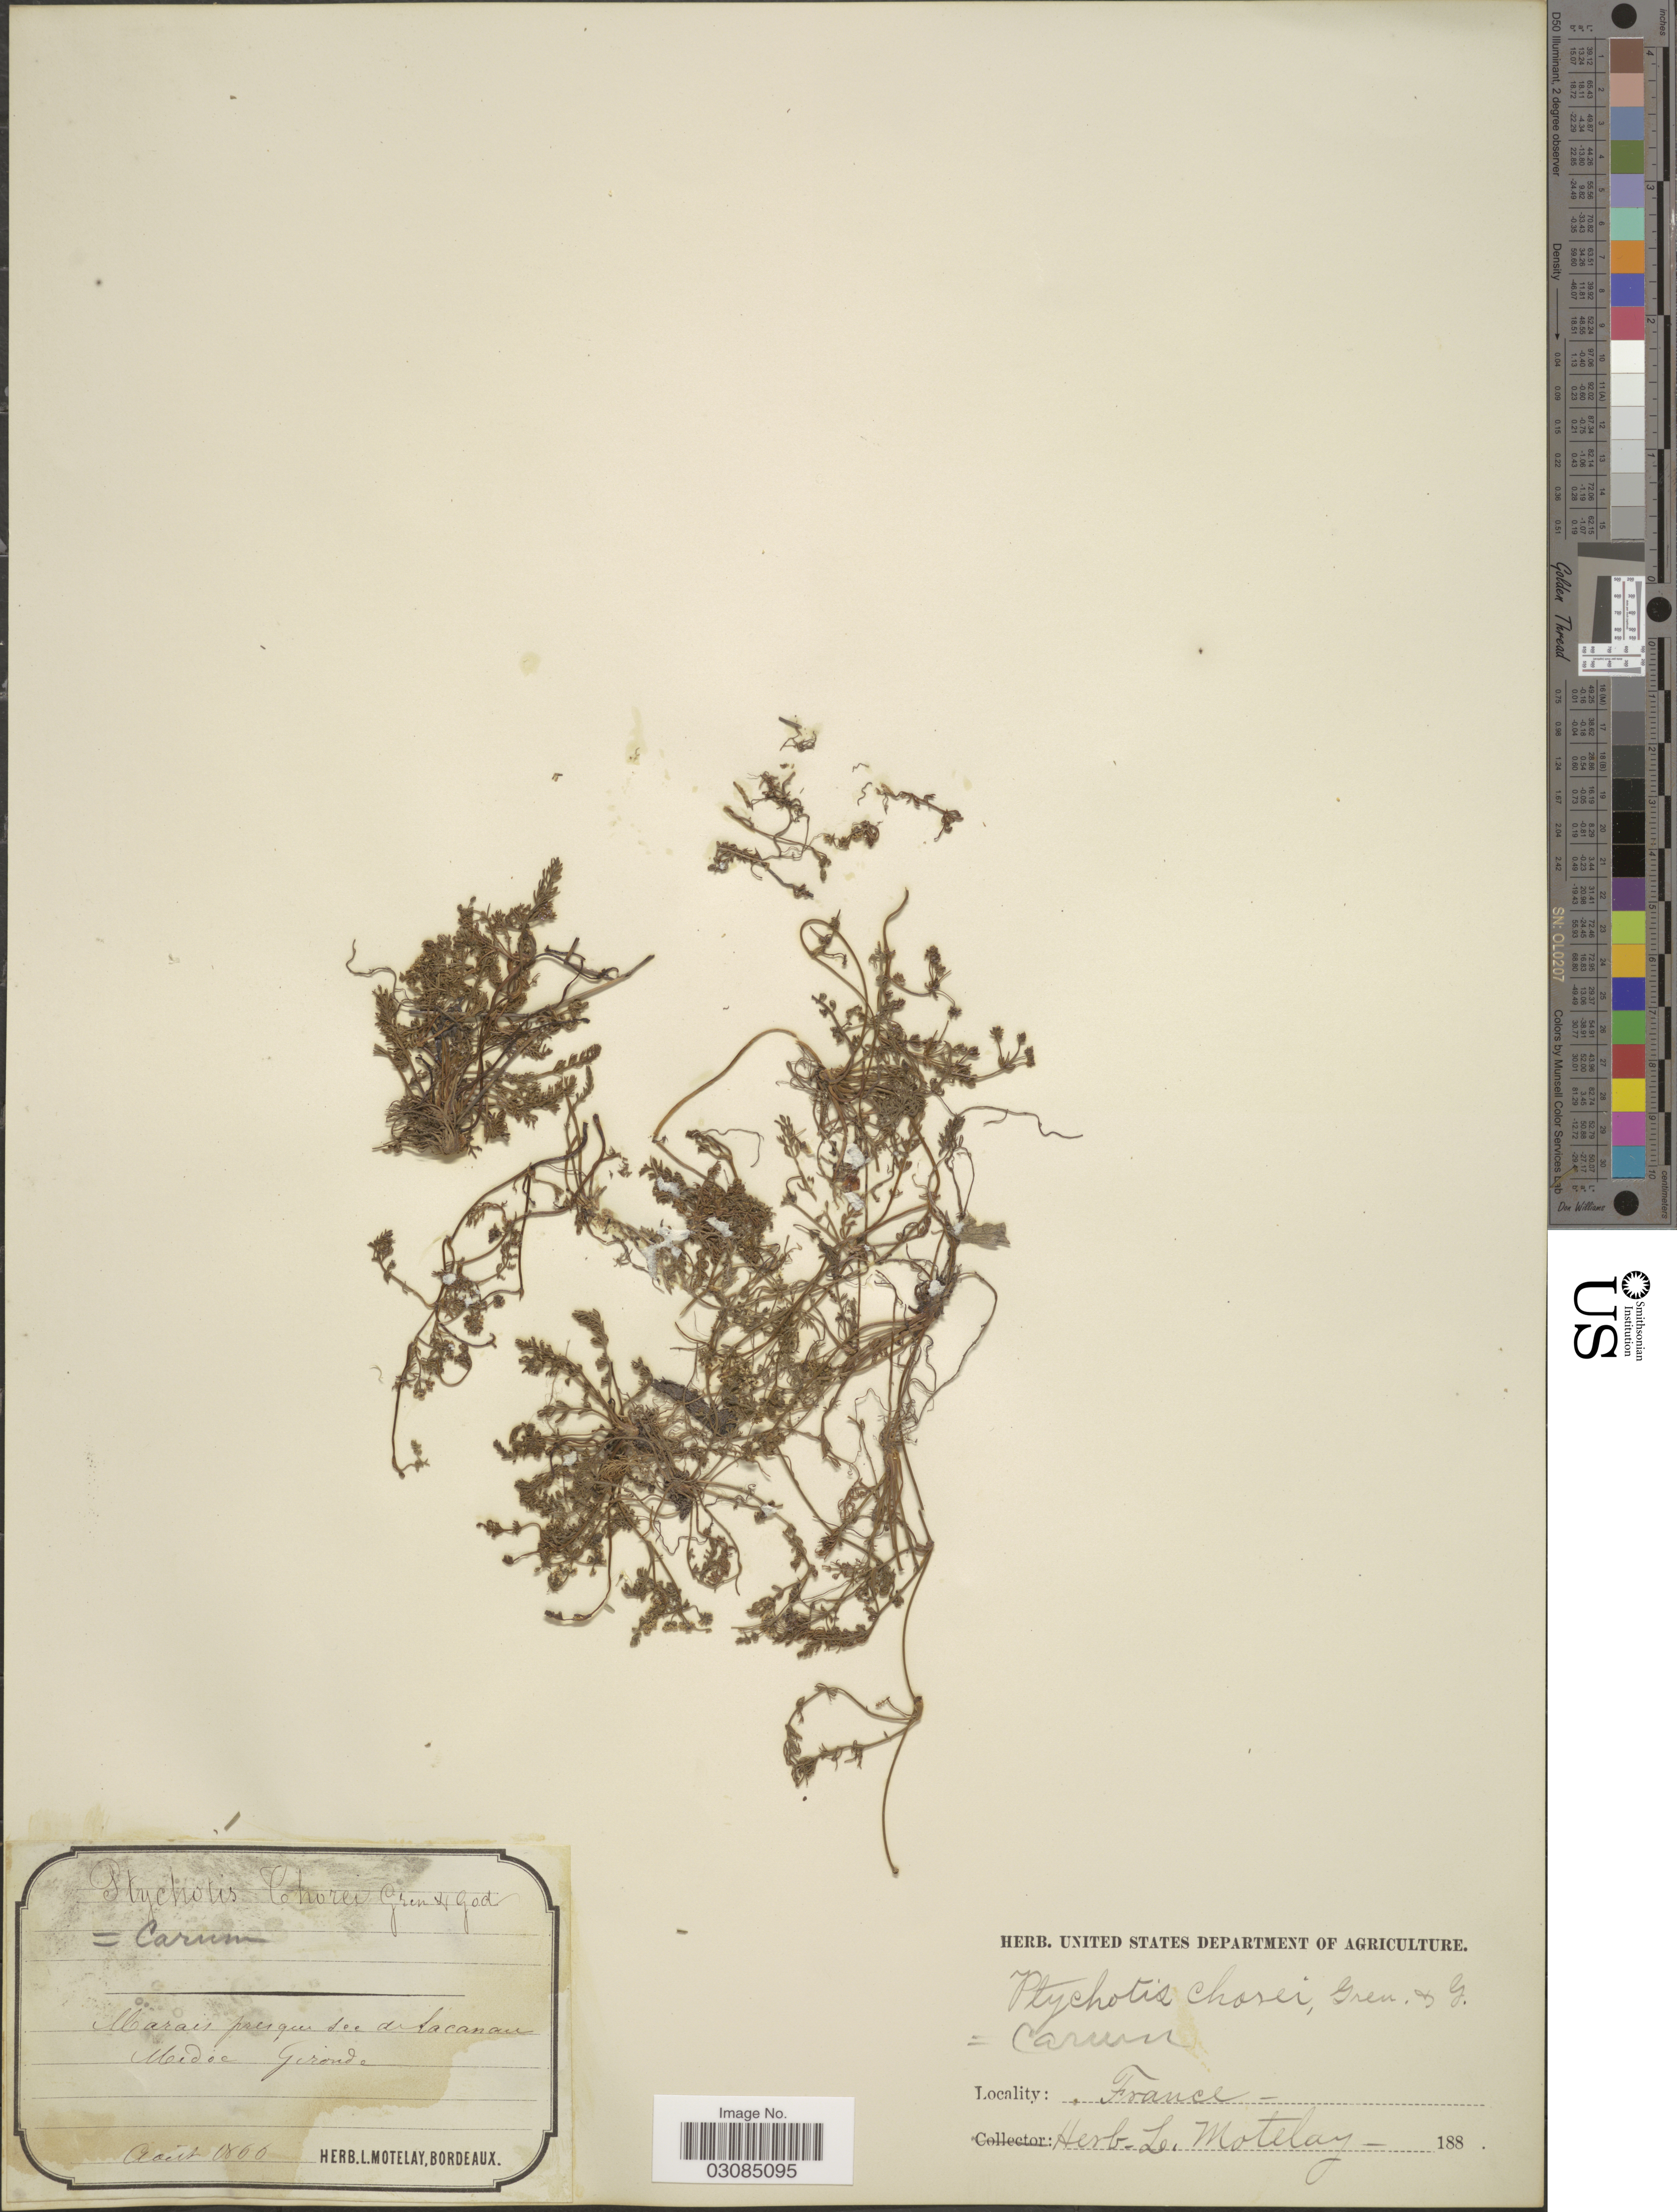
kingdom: Plantae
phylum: Tracheophyta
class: Magnoliopsida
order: Apiales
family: Apiaceae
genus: Ptychotis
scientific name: Ptychotis thorei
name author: Gren. & Godr.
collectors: ex herb. L. Motelay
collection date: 1866-08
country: France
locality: Marais presque tee [interpreted] de Lacanau Medoc Gironde.